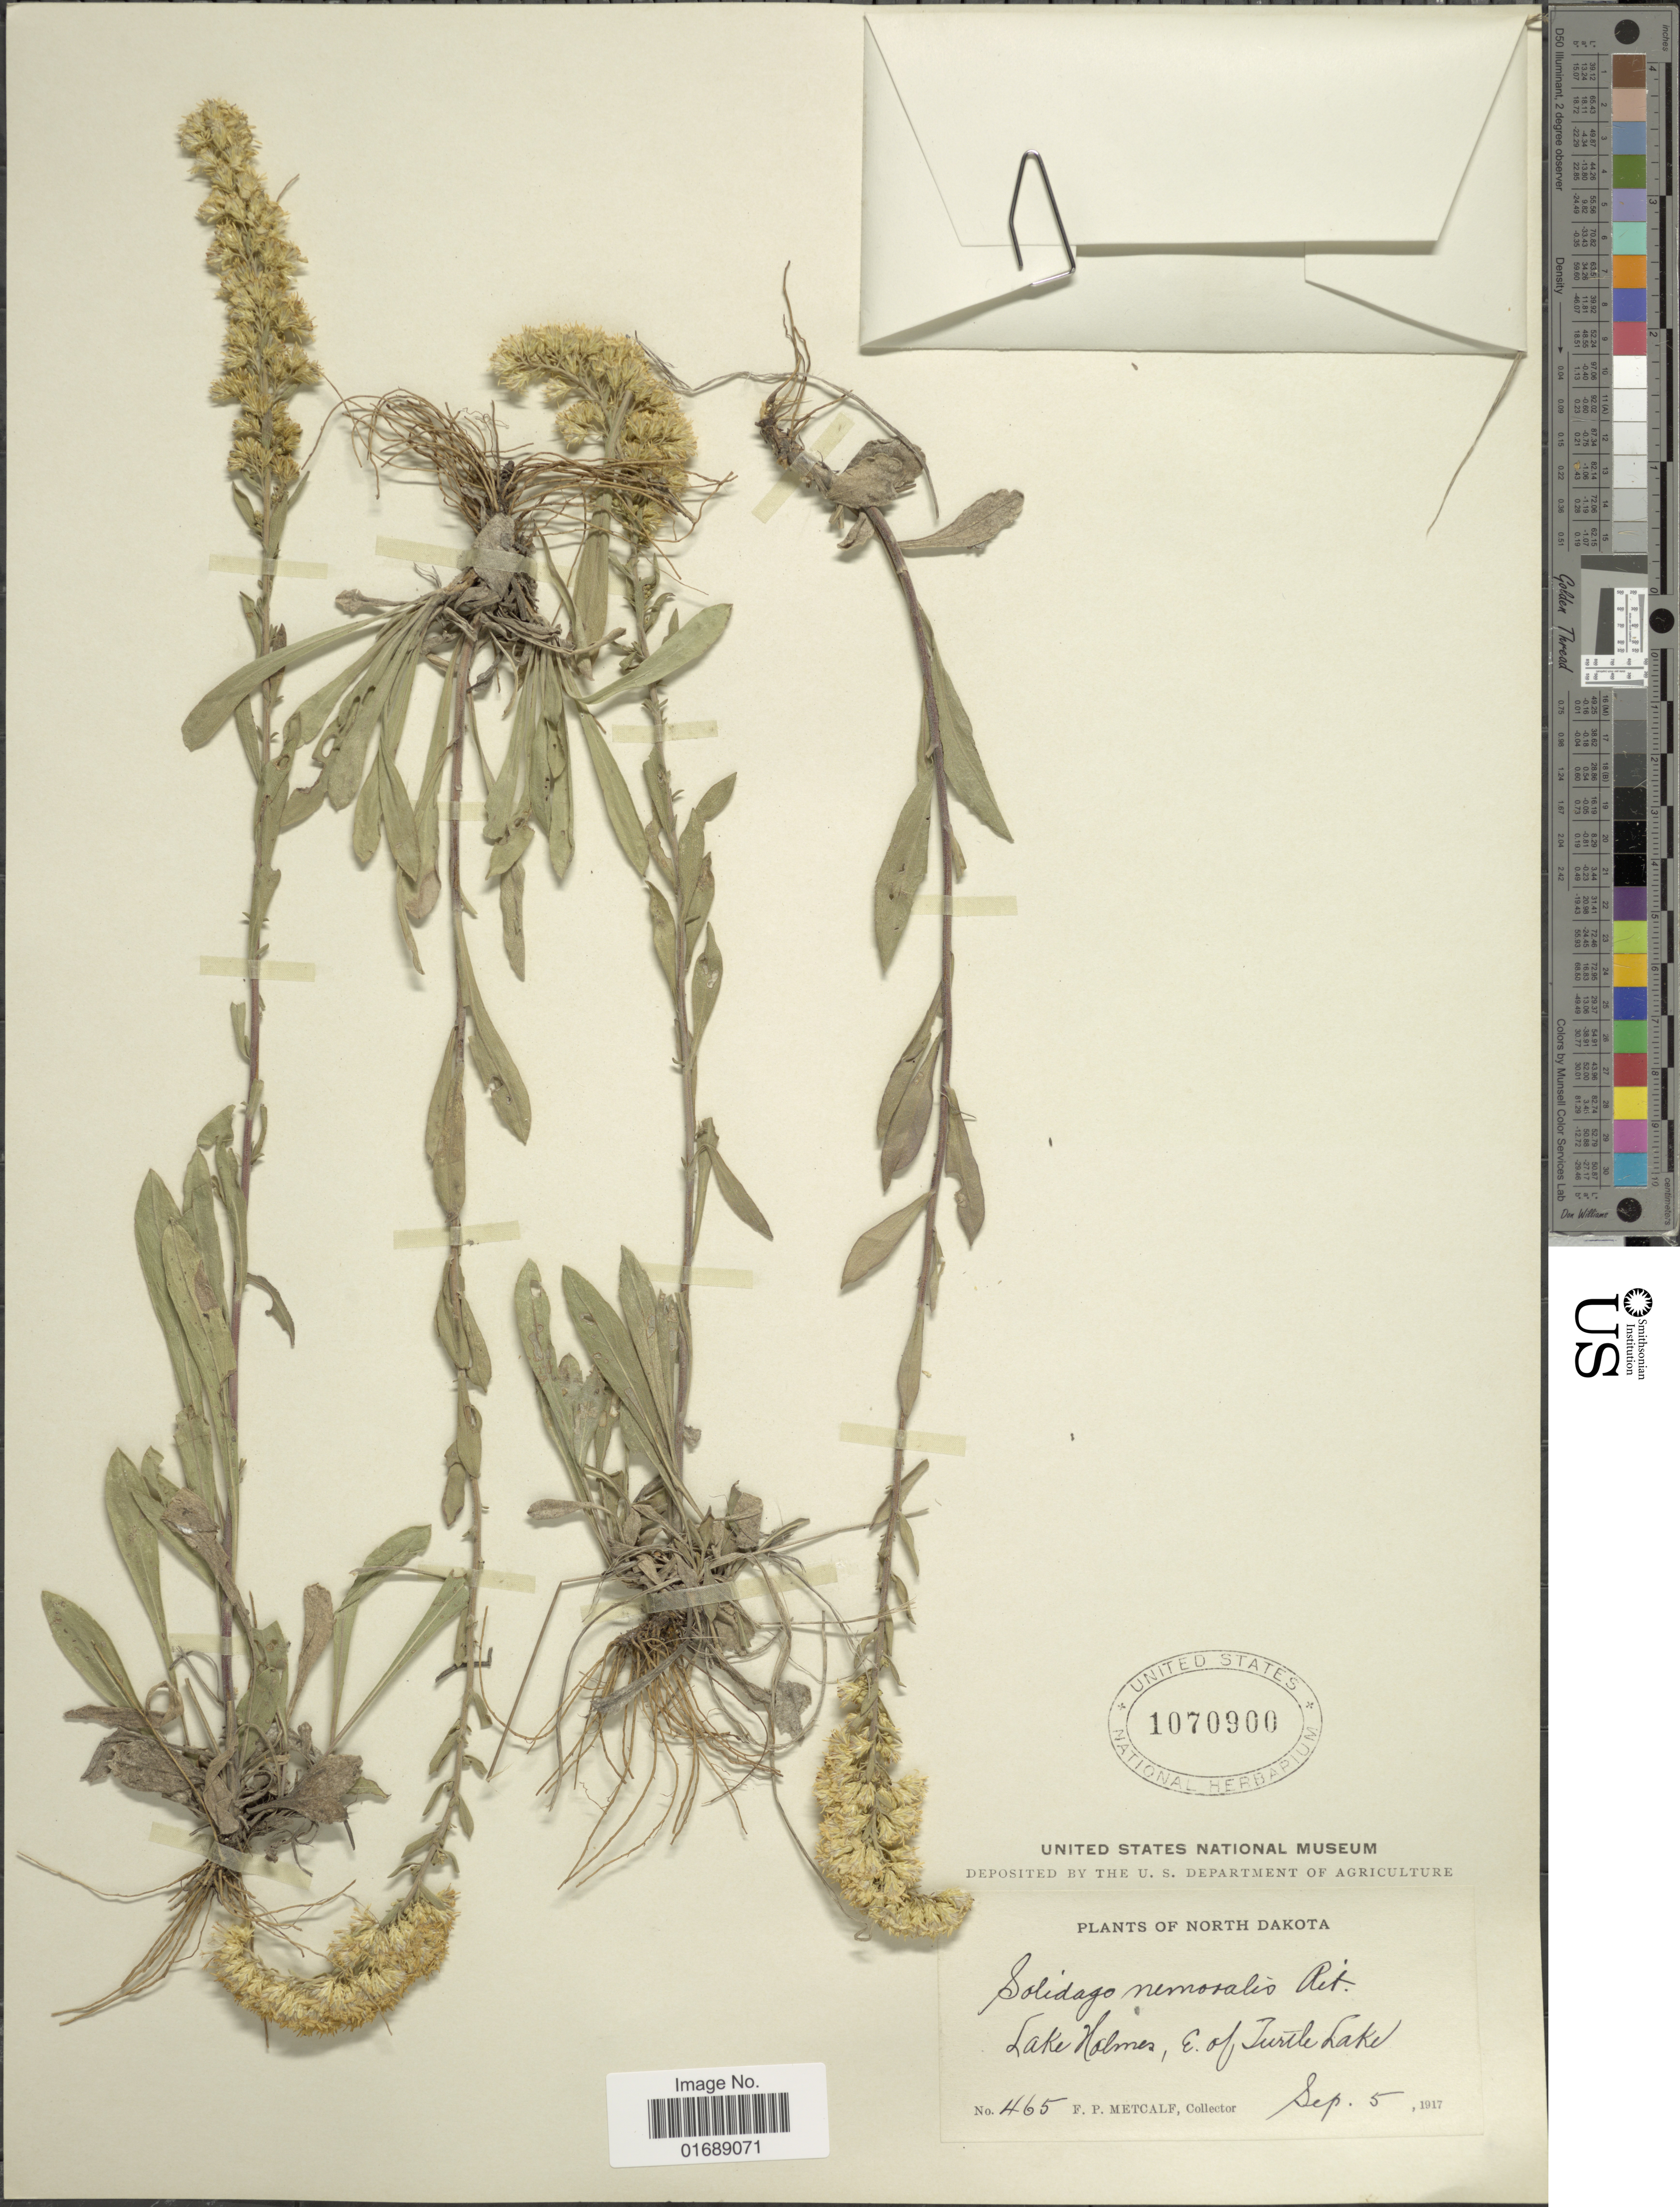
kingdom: Plantae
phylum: Tracheophyta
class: Magnoliopsida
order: Asterales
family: Asteraceae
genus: Solidago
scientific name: Solidago nemoralis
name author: Aiton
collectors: F. Metcalf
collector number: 465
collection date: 1917-09-05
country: United States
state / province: North Dakota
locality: Lake Holmes, E of Turtle Lake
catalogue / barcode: US 1070900